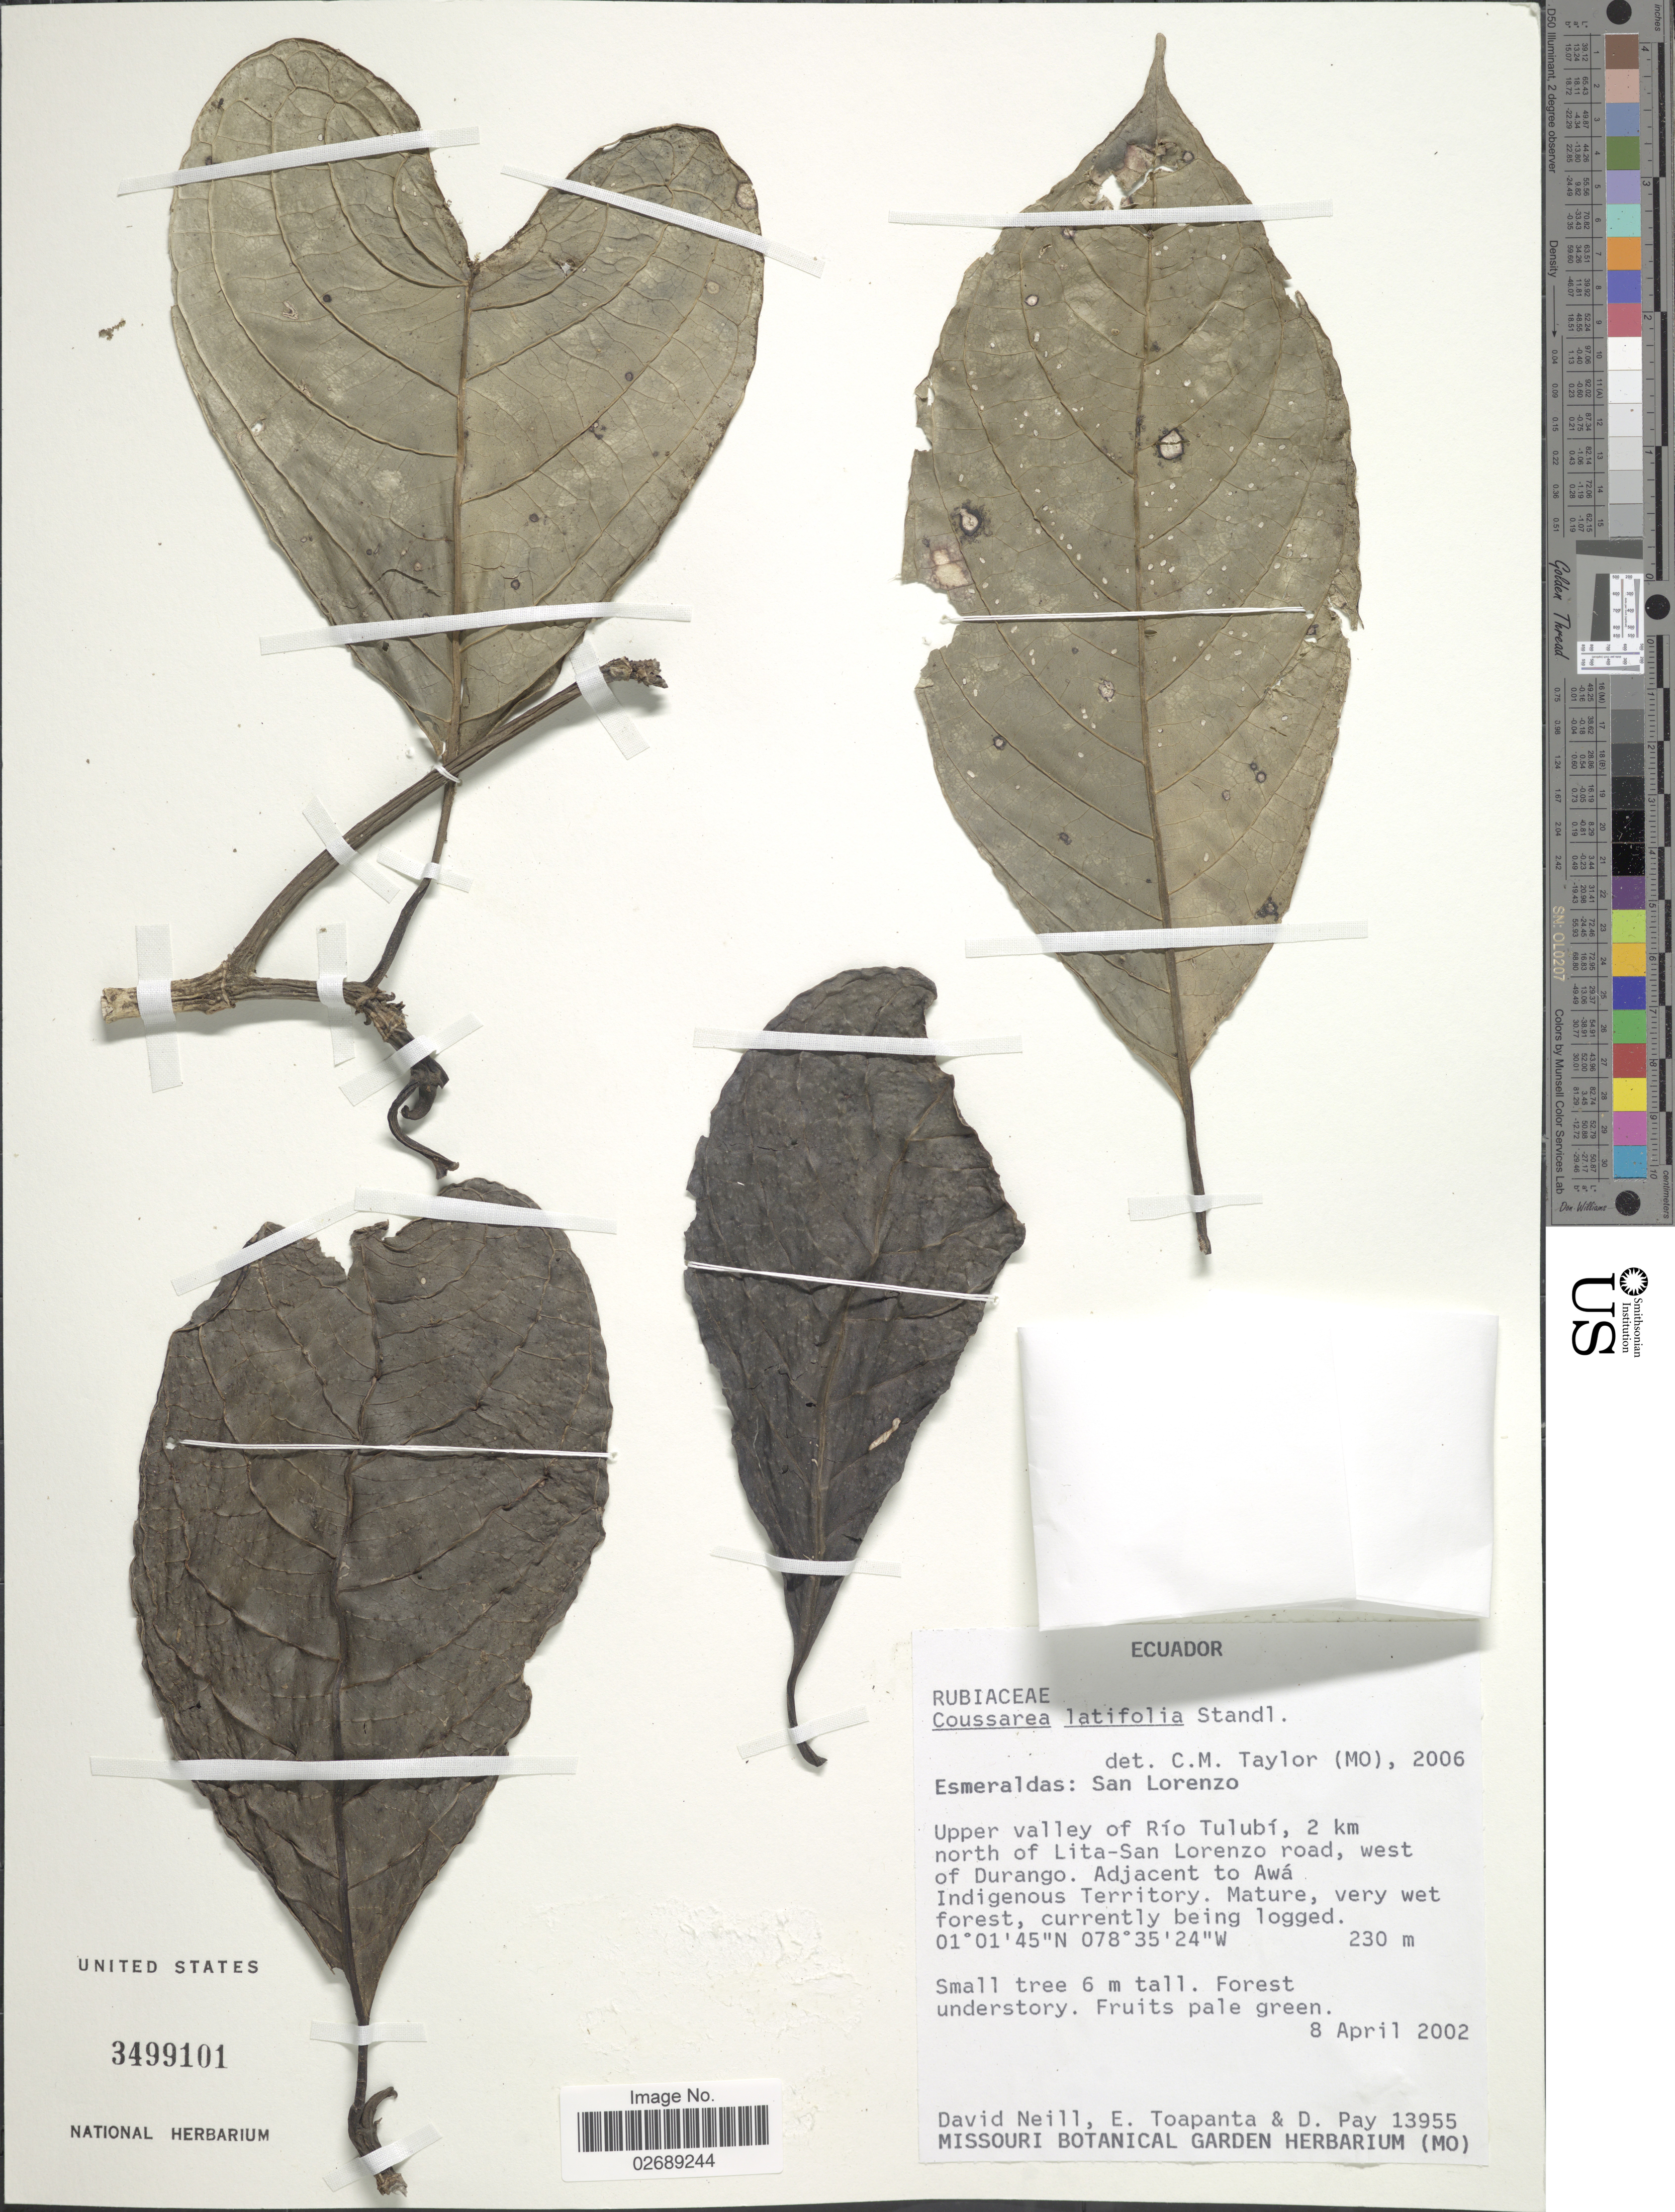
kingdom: Plantae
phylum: Tracheophyta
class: Magnoliopsida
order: Gentianales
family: Rubiaceae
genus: Coussarea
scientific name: Coussarea latifolia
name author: Standl.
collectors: D. A. Neill, E. Toapanta & D. Pay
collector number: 13955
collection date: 2002-04-08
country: Ecuador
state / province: Esmeraldas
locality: San Lorenzo, Upper valley of Rio Tulubi, 2 km north of Lita-San Lorenzo road, west of Durango. Adjacent to Awa Indigenous Territory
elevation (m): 230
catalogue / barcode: US 3499101